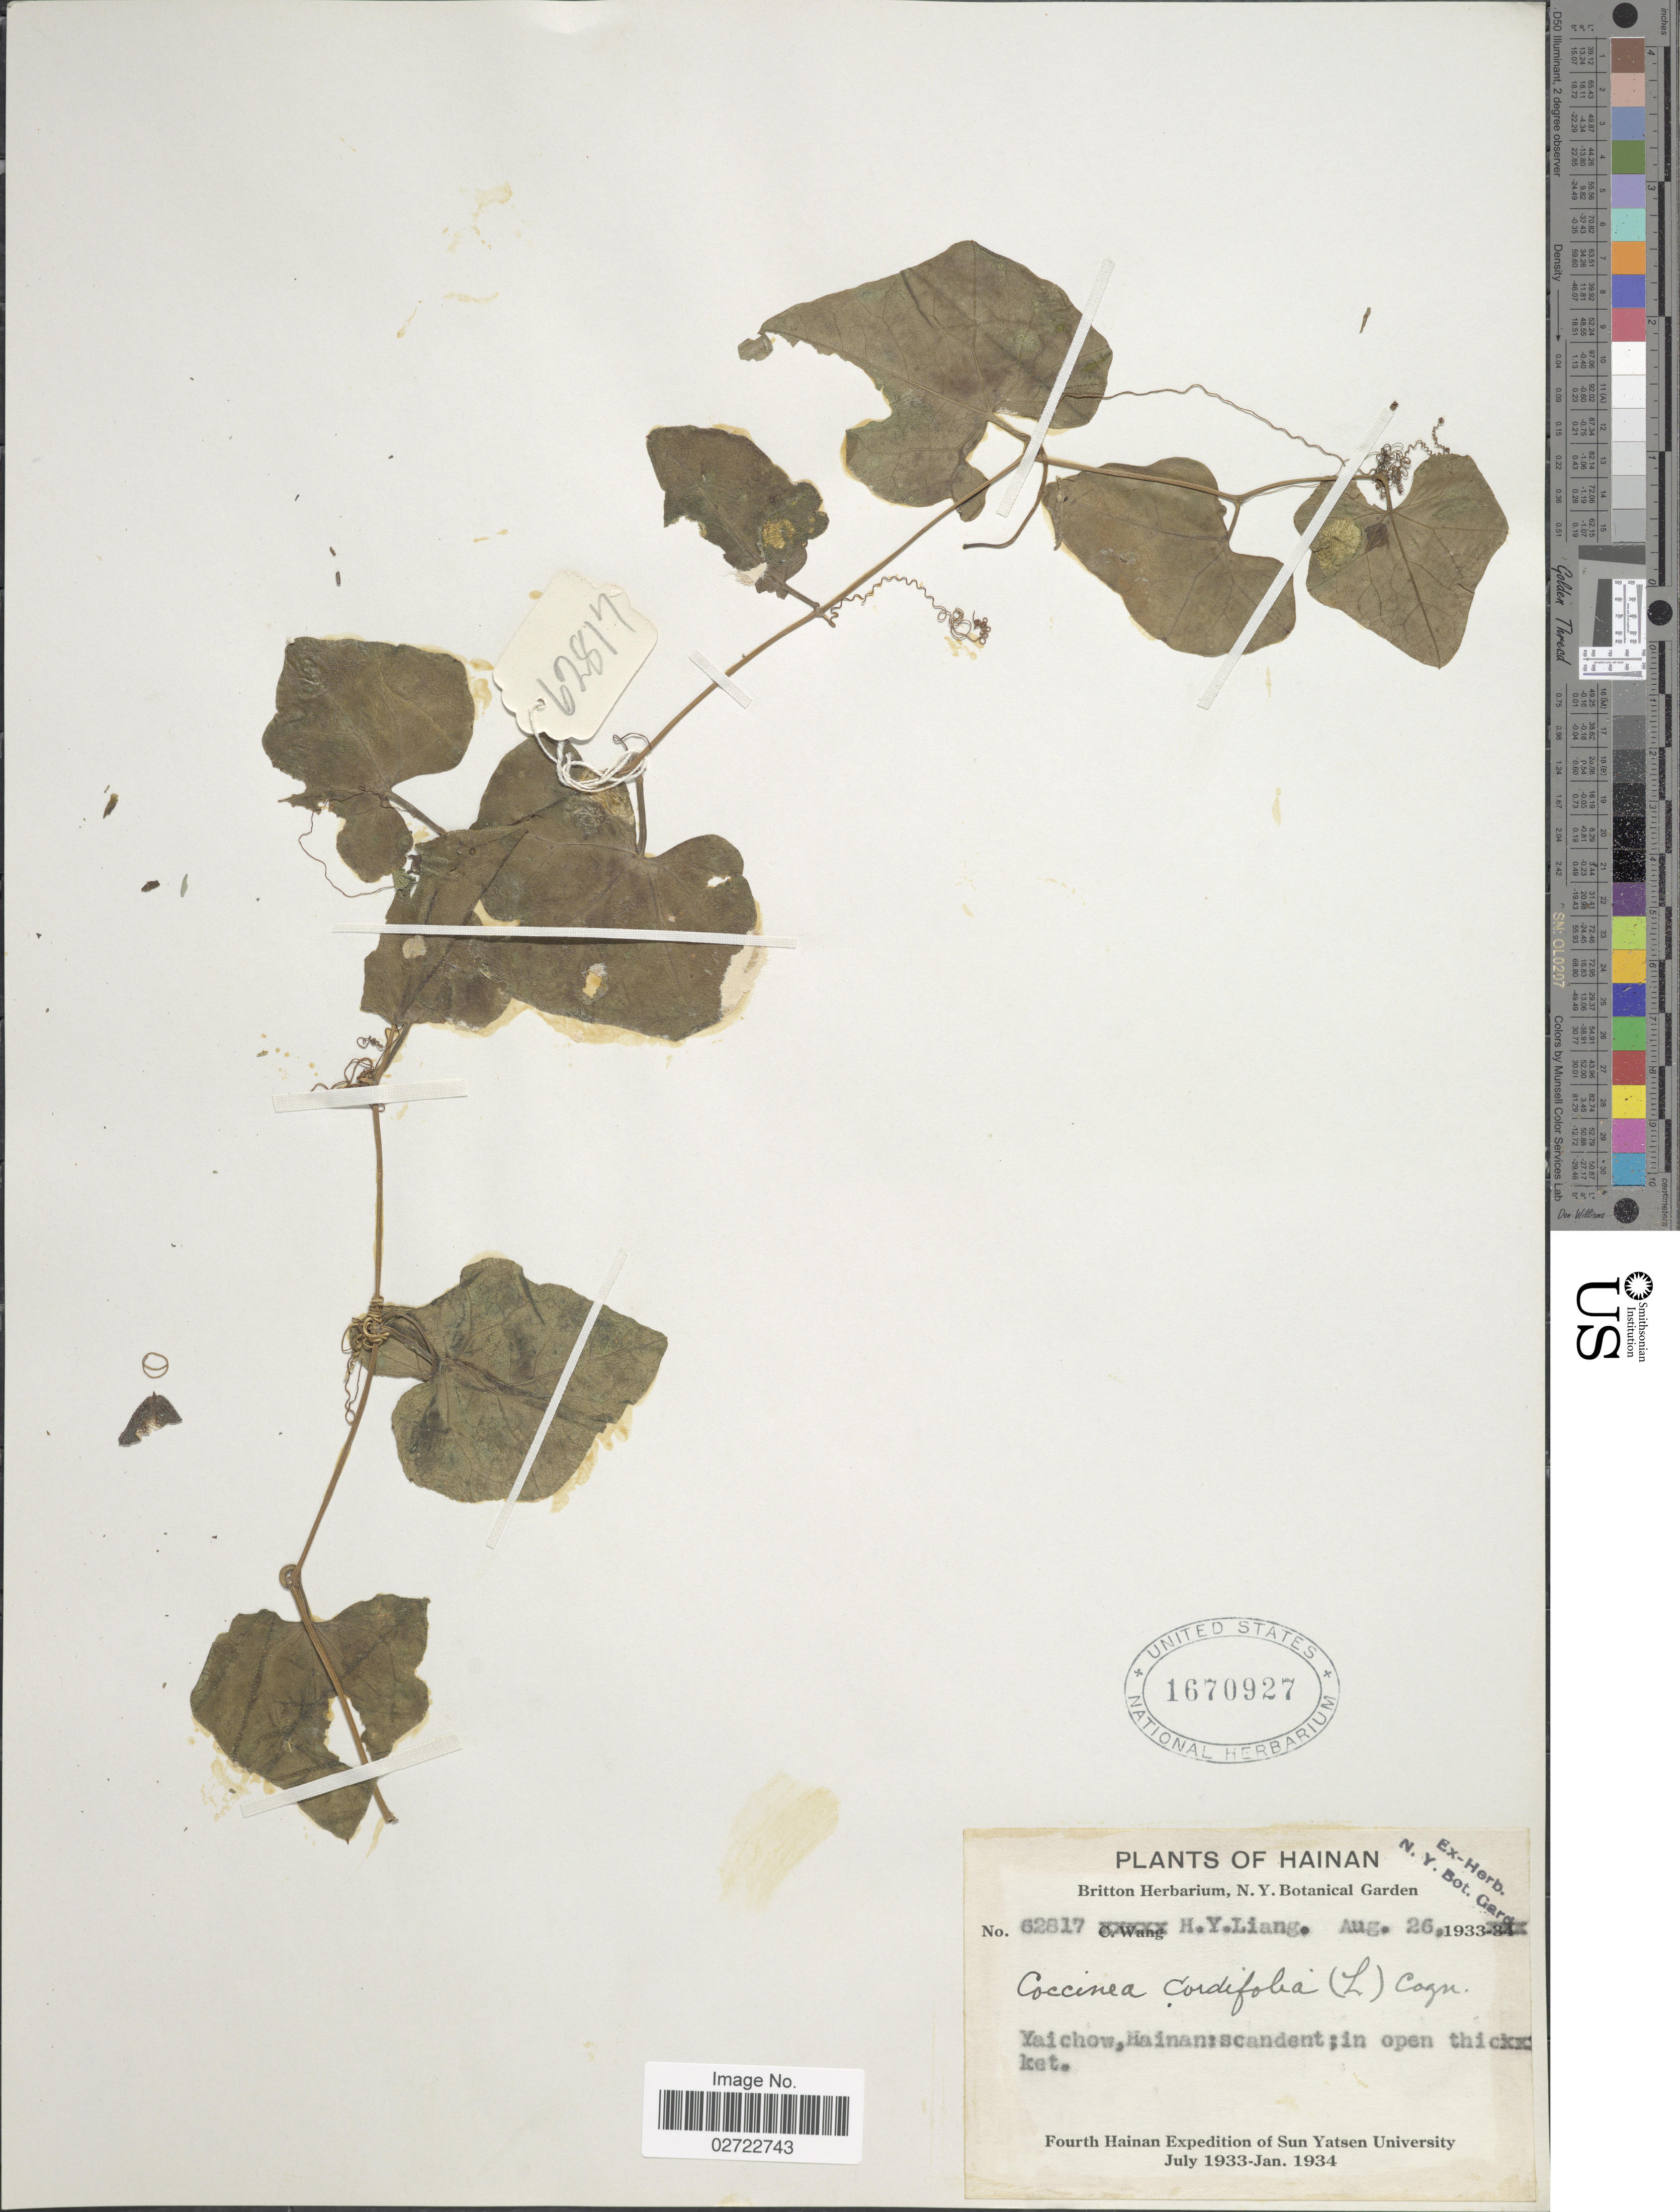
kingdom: Plantae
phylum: Tracheophyta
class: Magnoliopsida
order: Cucurbitales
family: Cucurbitaceae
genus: Coccinia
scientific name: Coccinia grandis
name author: (L.) Voigt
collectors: H. Y. Liang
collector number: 62817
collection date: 1933-08-26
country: China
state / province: Hainan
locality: Hainan. Yaichow, Hainan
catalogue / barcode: US 1670927